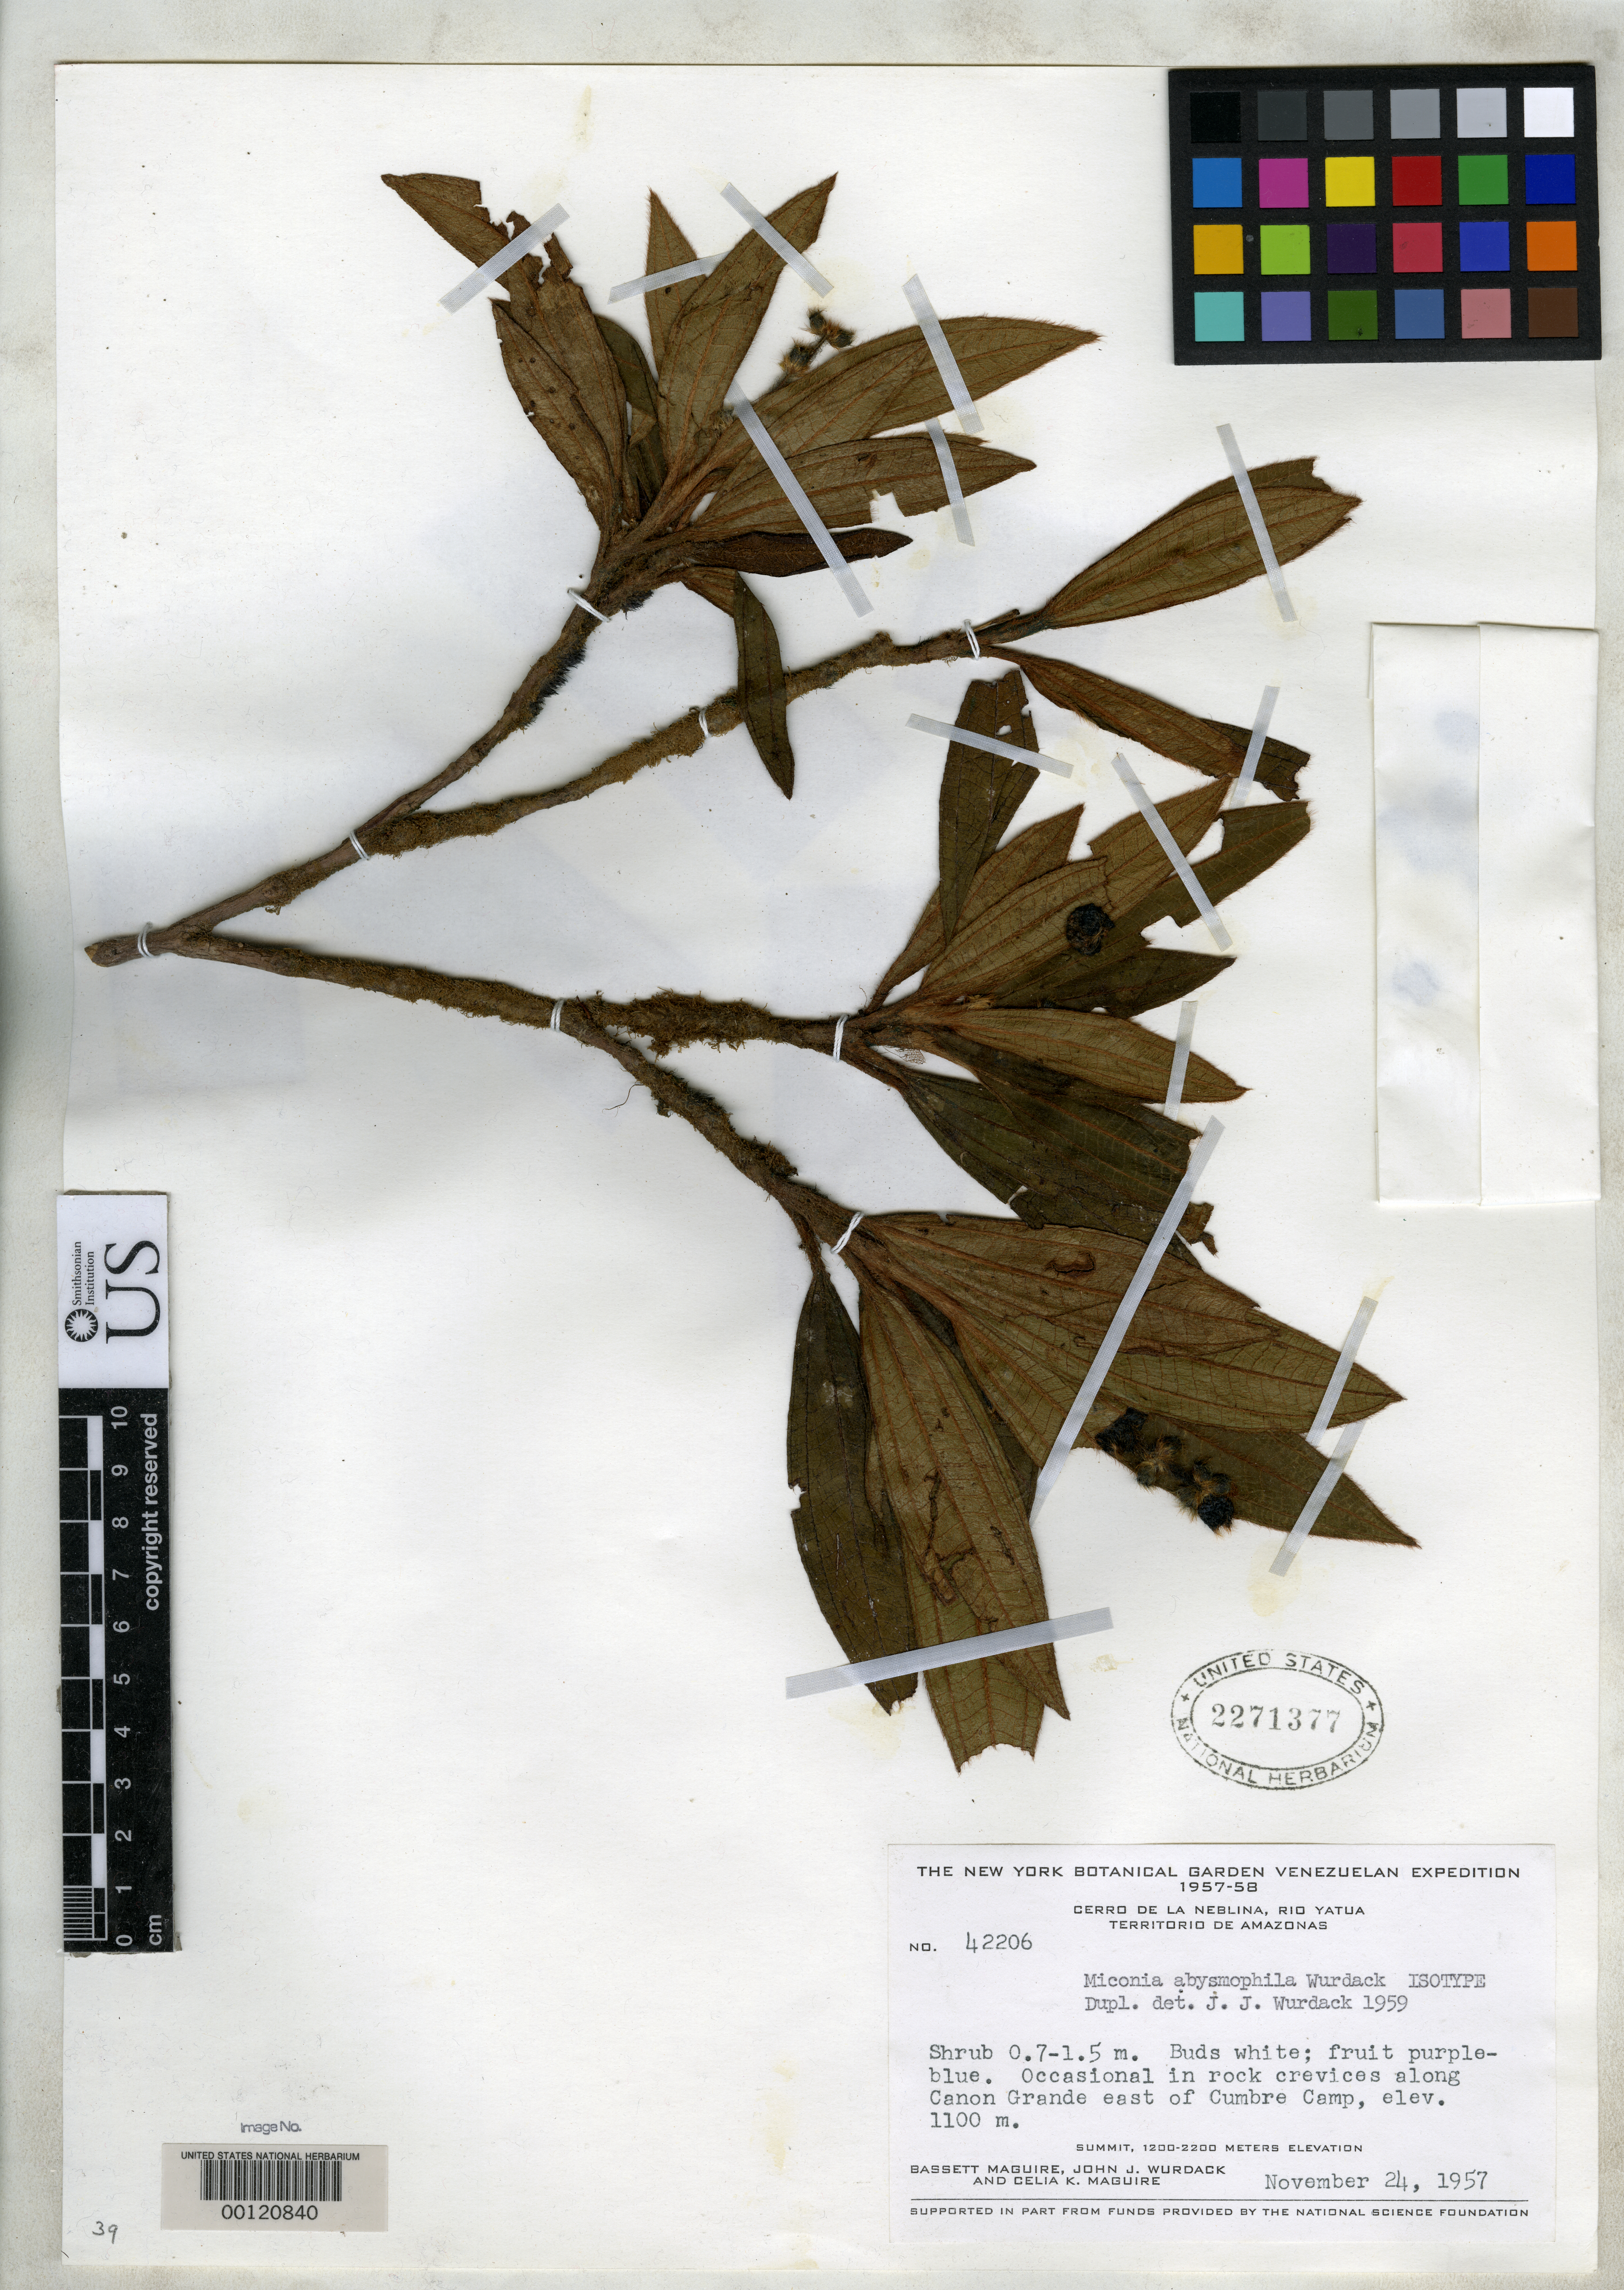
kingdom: Plantae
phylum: Tracheophyta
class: Magnoliopsida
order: Myrtales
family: Melastomataceae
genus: Miconia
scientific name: Miconia abysmophila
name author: Wurdack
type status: Isotype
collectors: B. Maguire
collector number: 42206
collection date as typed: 24 Nov 1957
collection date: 1957-11-24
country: Venezuela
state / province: Amazonas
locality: Cerro de la Neblina.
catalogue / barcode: US 2271377